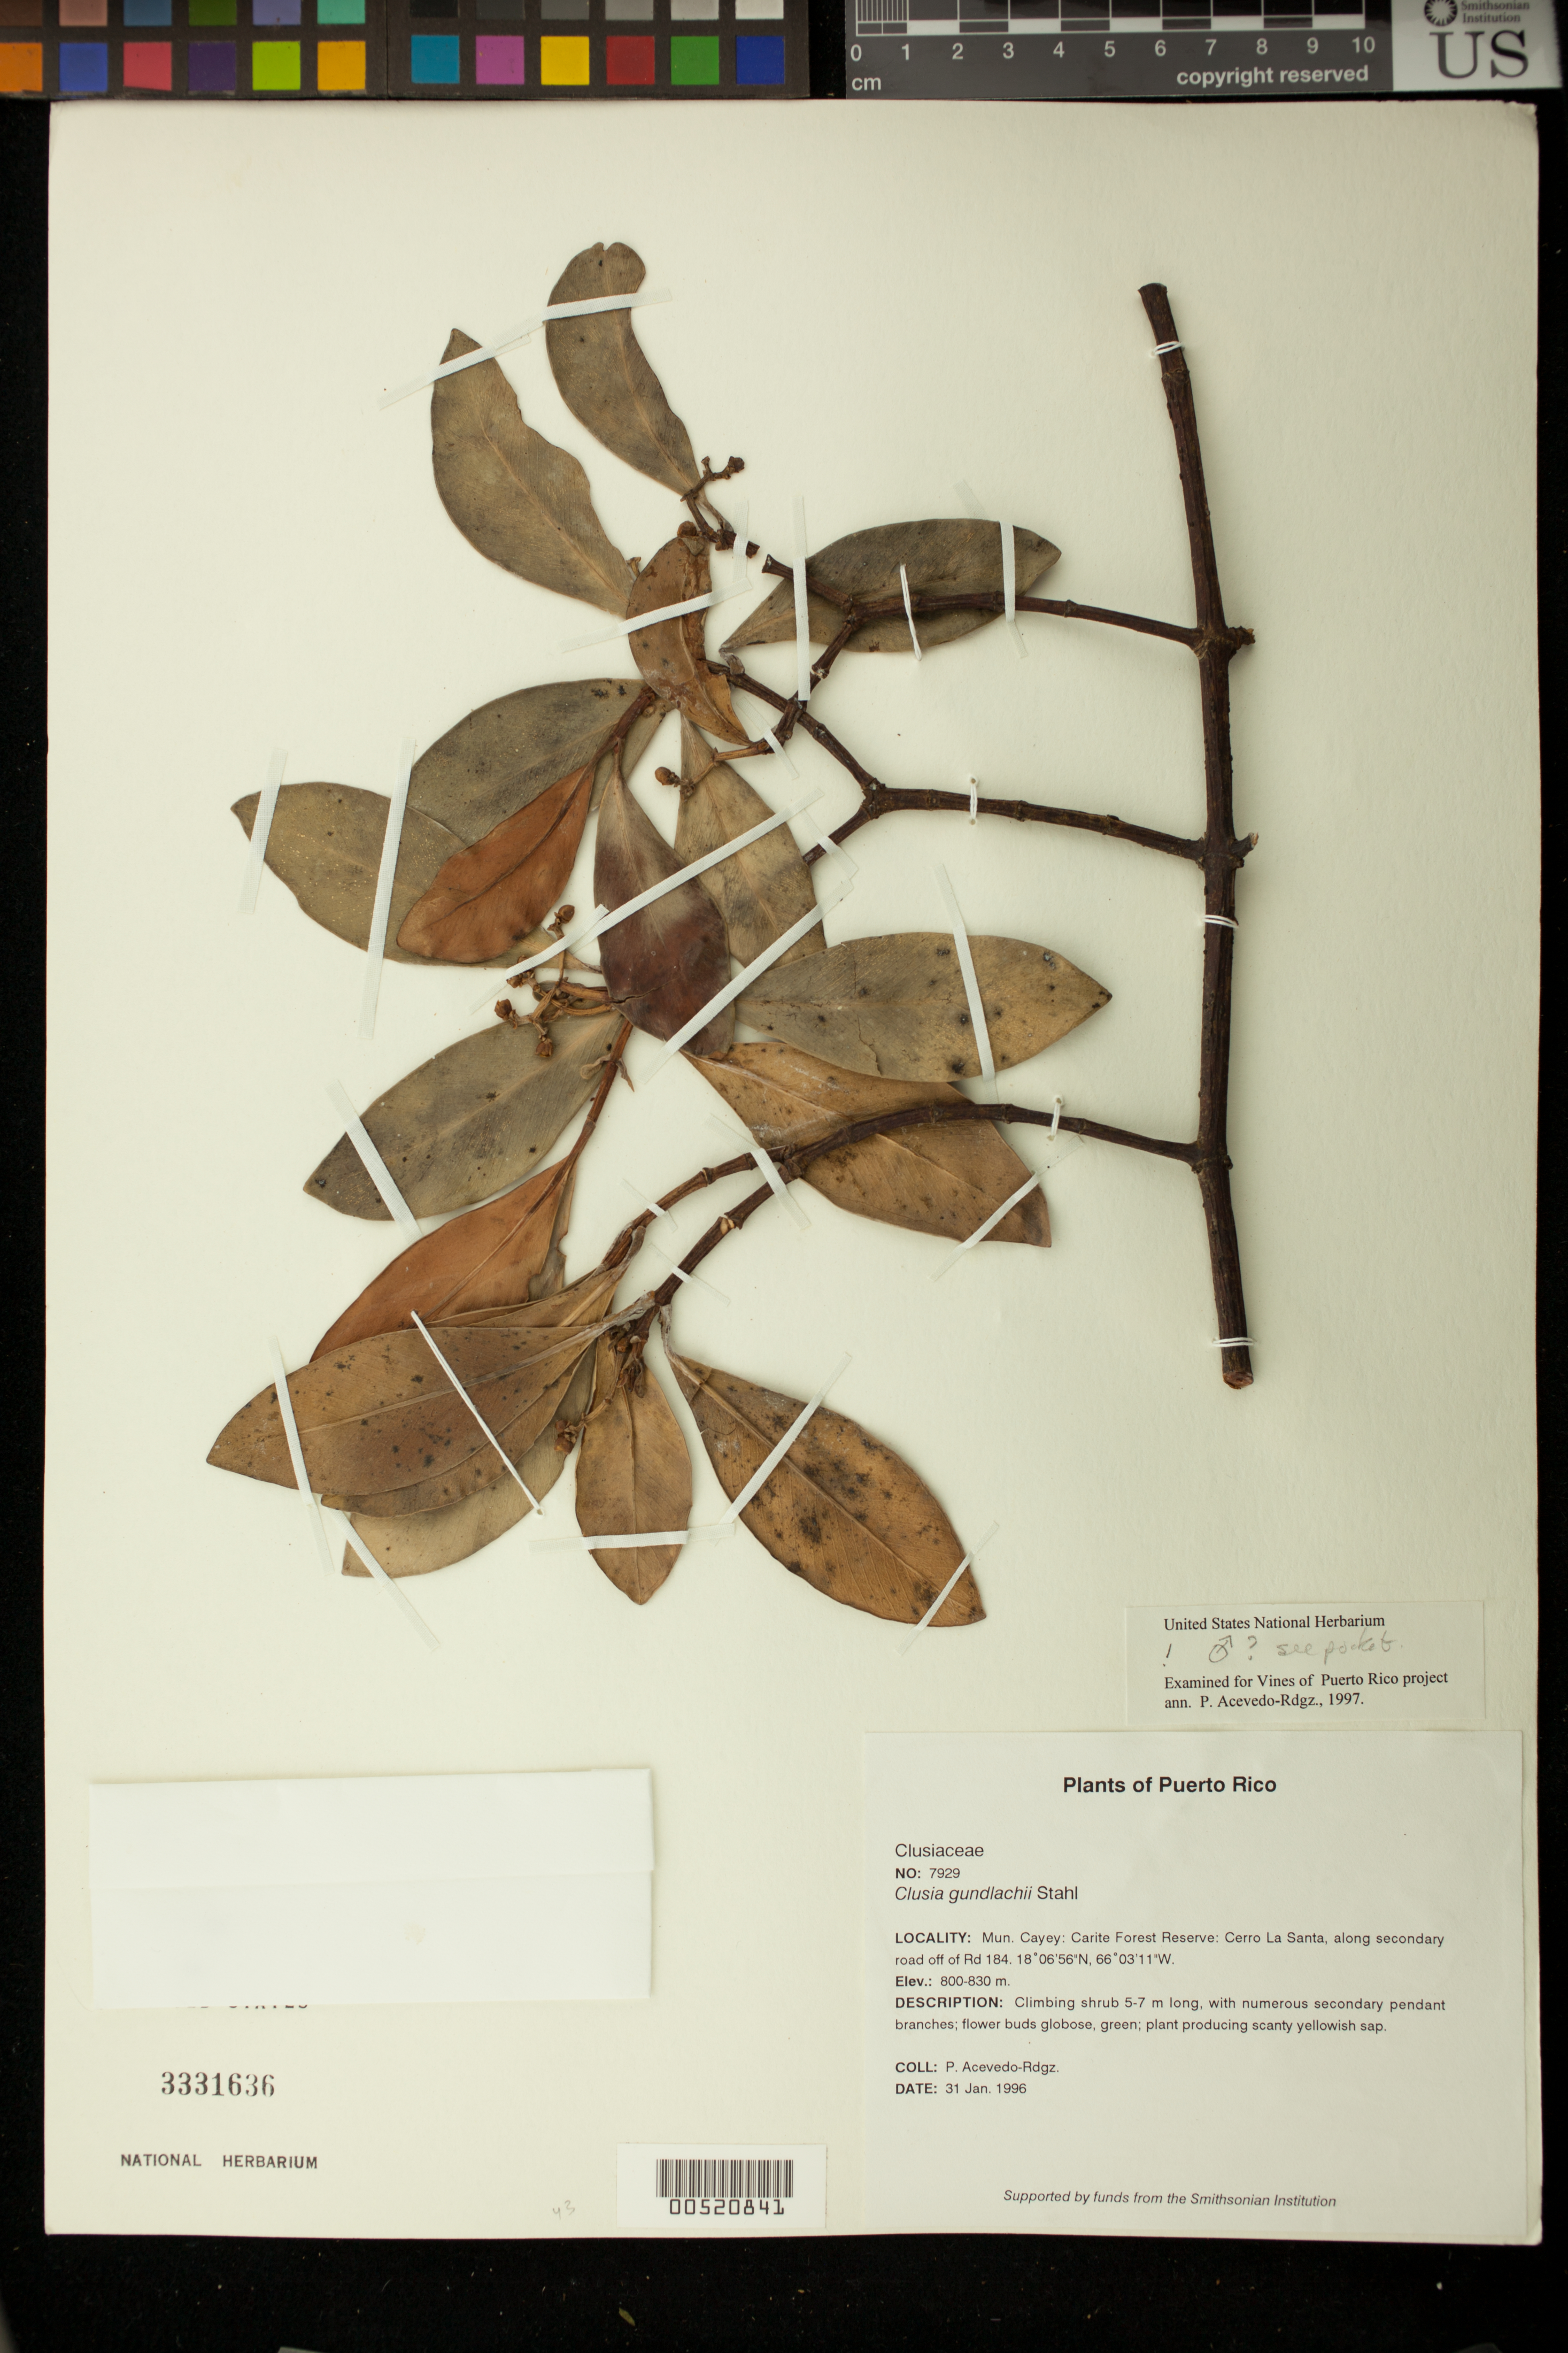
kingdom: Plantae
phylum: Tracheophyta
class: Magnoliopsida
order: Malpighiales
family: Clusiaceae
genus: Clusia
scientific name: Clusia gundlachii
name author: A. Stahl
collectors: P. Acevedo-Rodr.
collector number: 7929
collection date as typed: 31 Jan 1996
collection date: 1996-01-31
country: Puerto Rico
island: Puerto Rico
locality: Mun. Cayey: Carite Forest Reserve: Cerro La Santa, along secondary road off of Rd. 184.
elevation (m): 800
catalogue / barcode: US 3331636